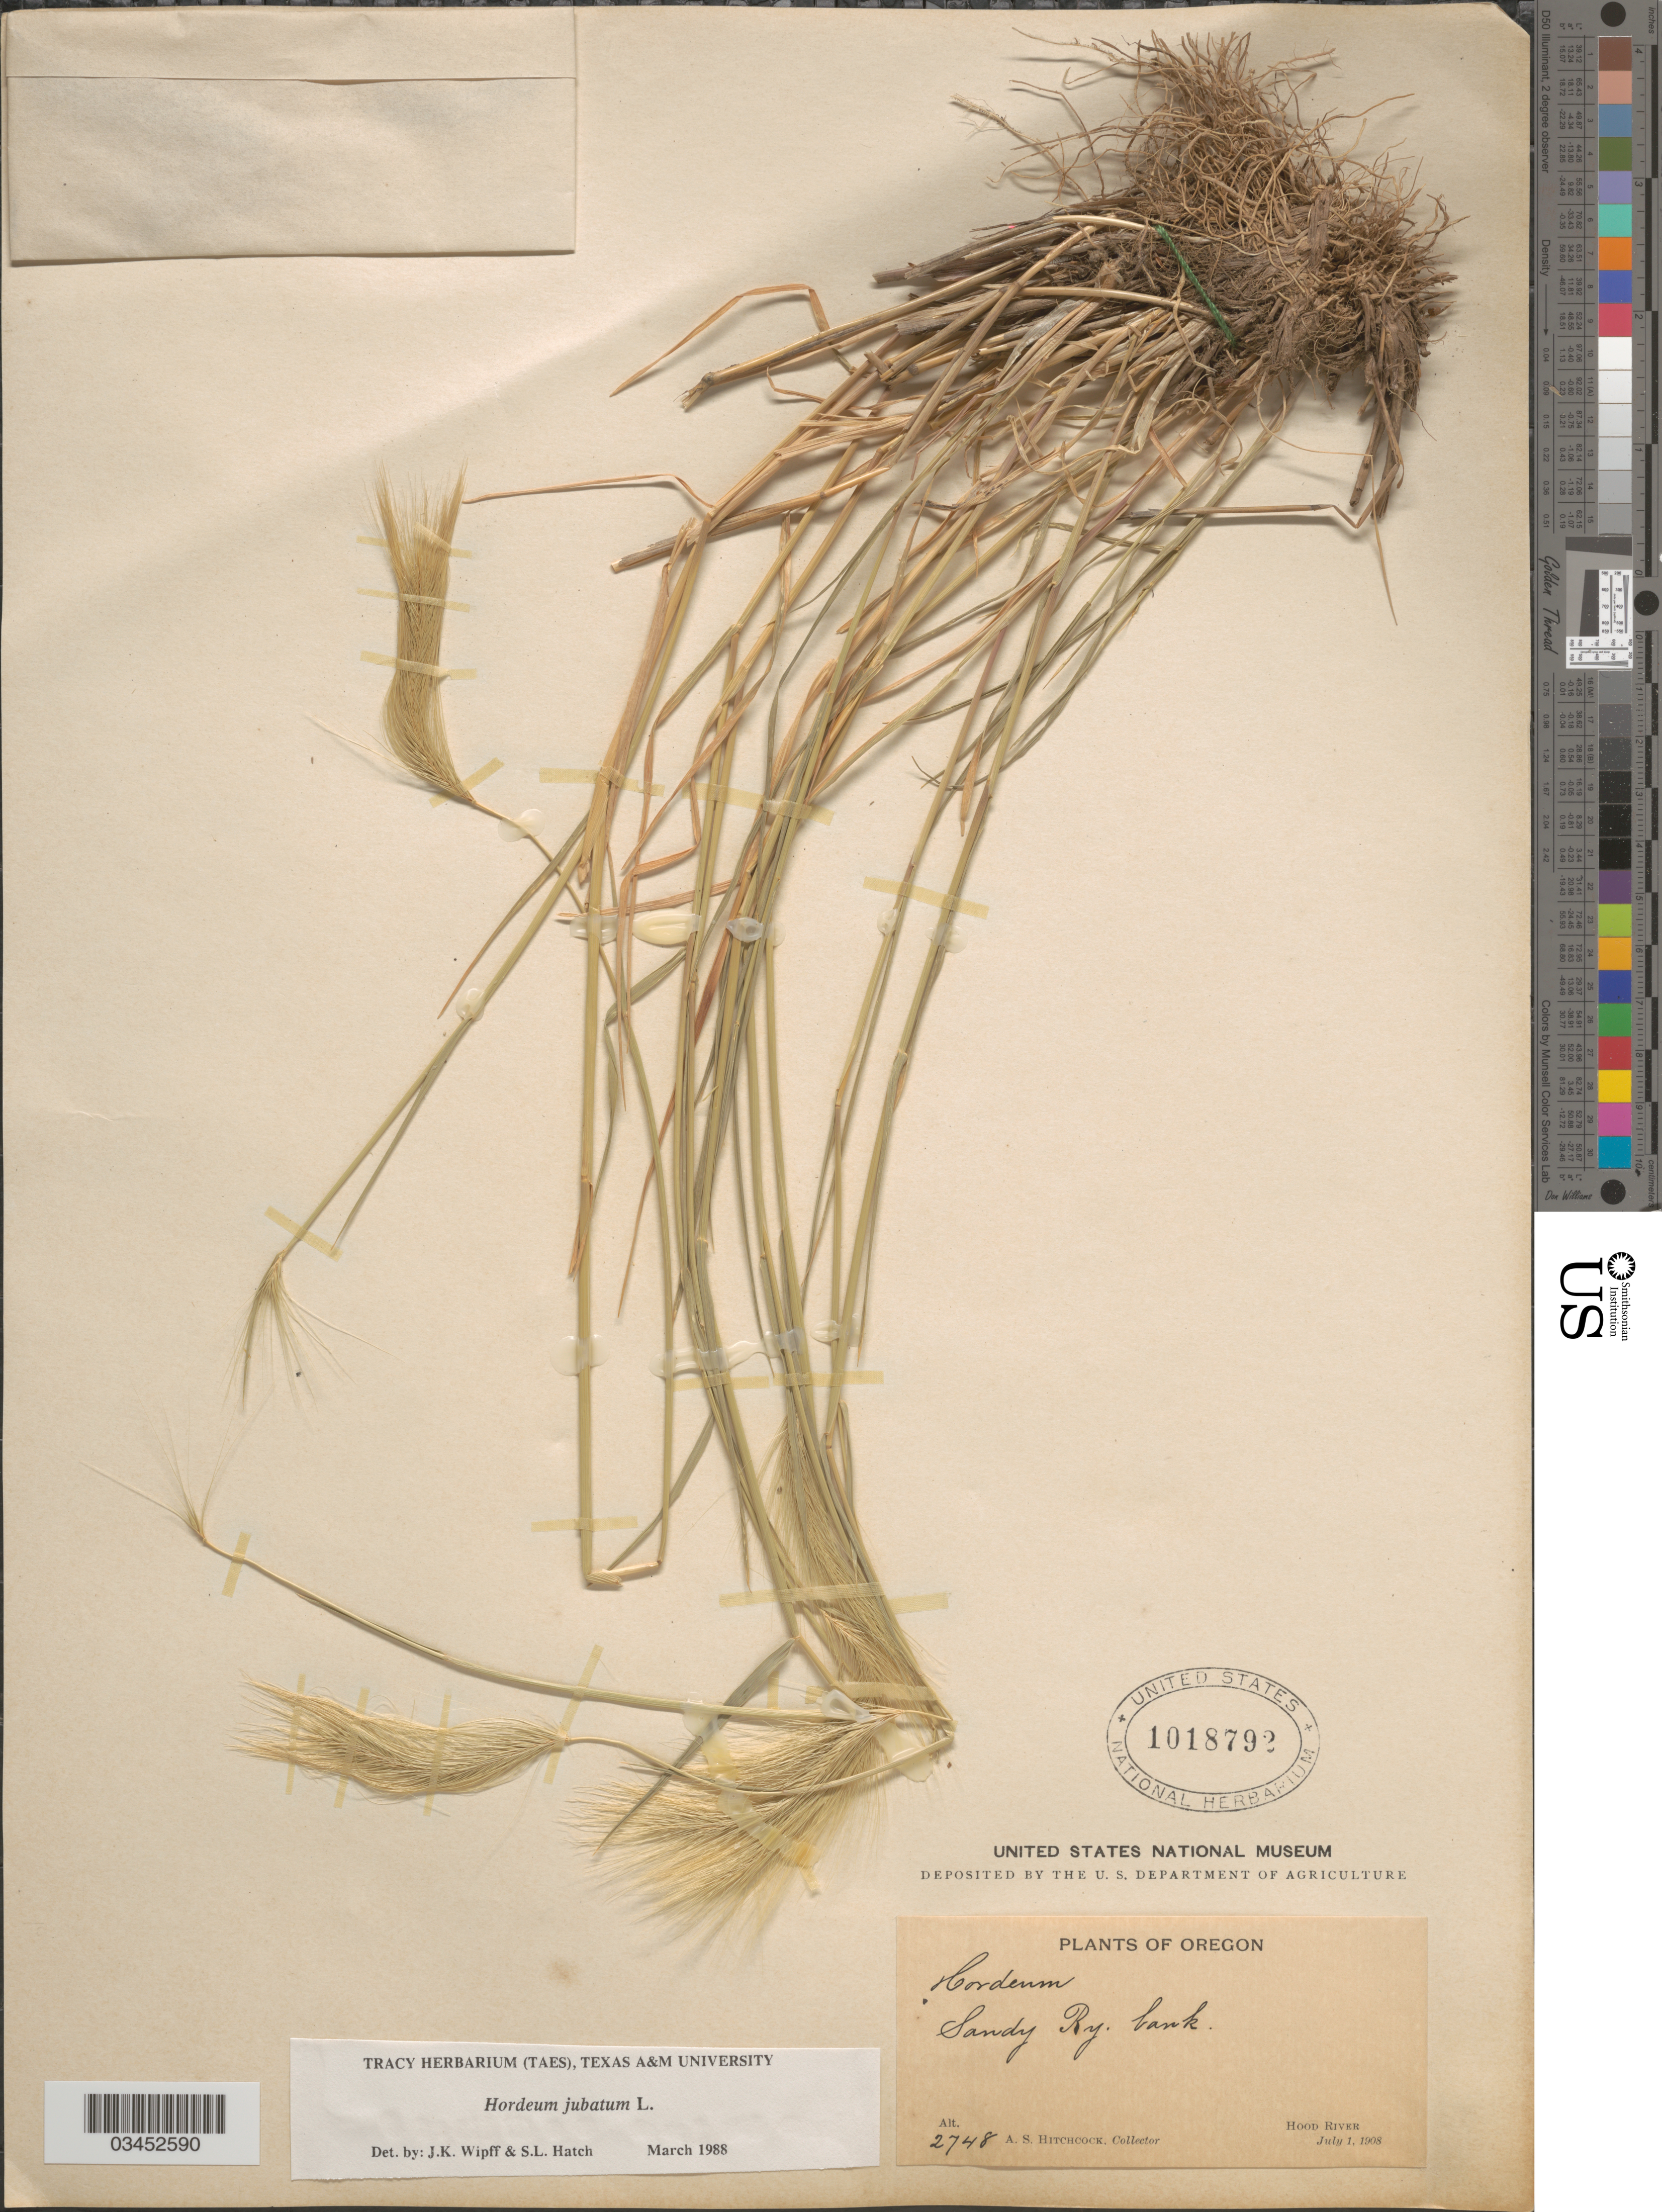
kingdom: Plantae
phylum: Tracheophyta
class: Liliopsida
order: Poales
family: Poaceae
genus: Hordeum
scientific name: Hordeum jubatum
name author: L.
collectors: A. S. Hitchcock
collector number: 2748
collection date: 1908-07-01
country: United States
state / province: Oregon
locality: Sandy Ry. bank. Hood River.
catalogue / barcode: US 1018792